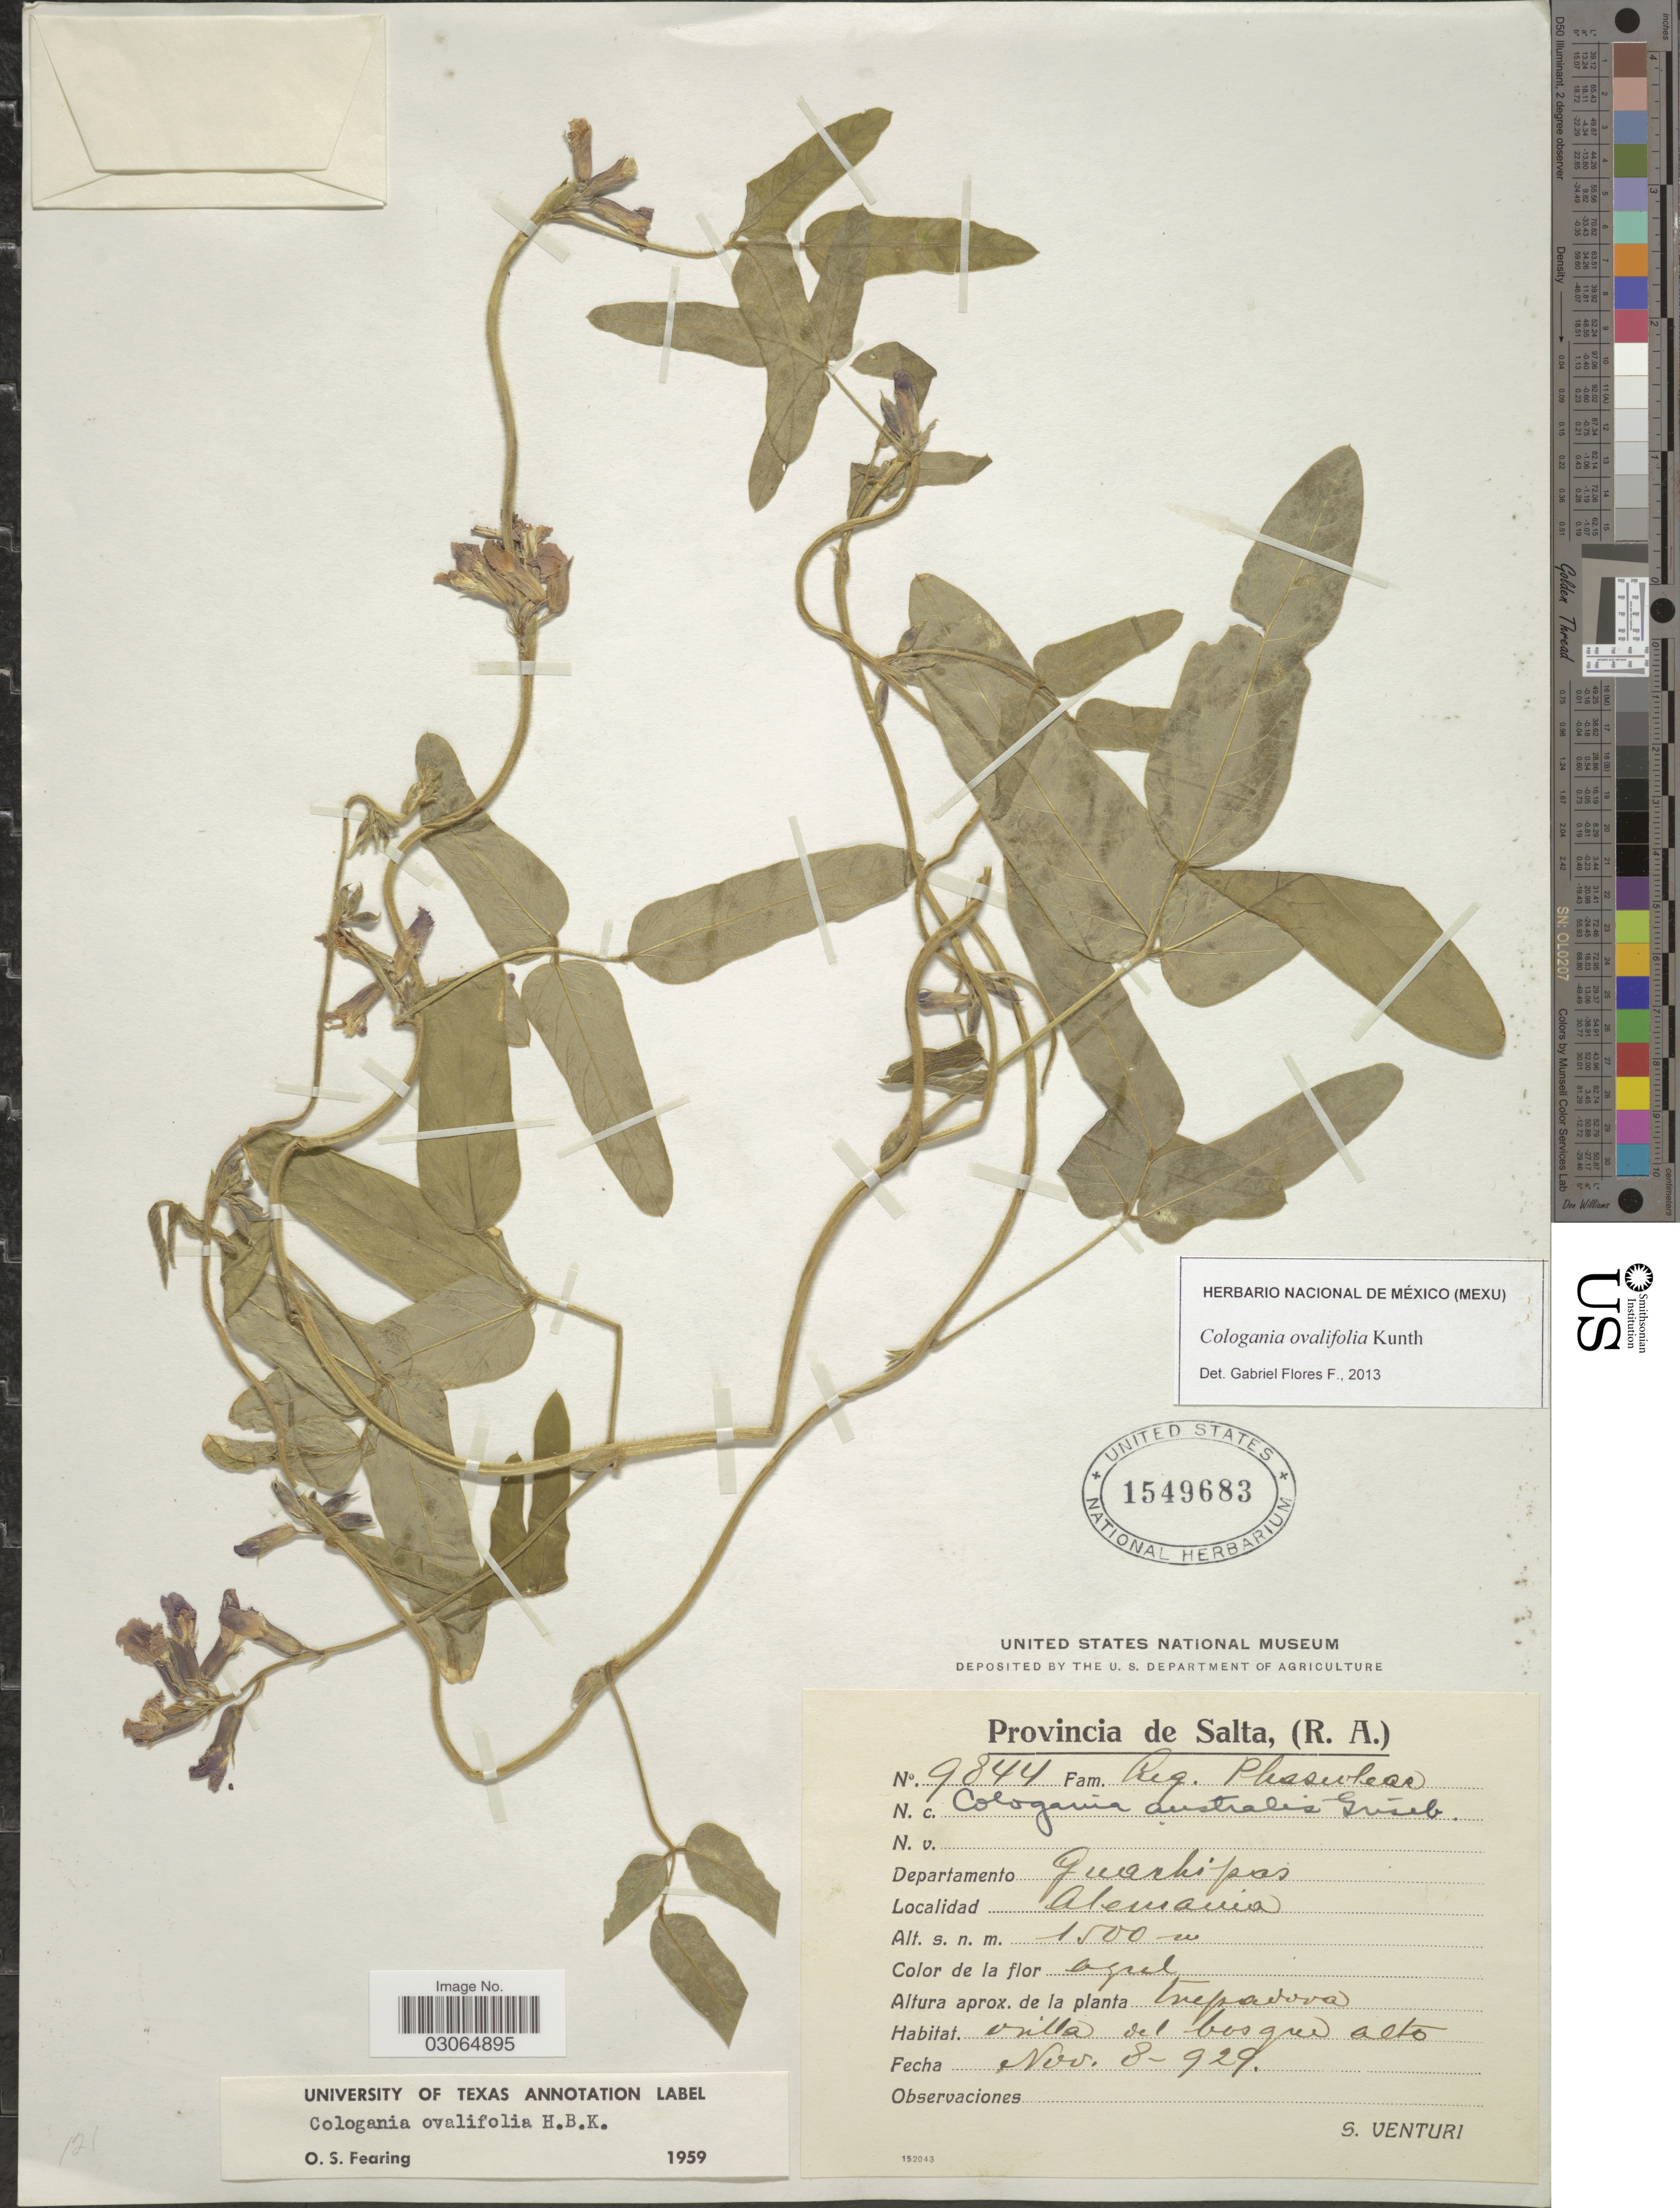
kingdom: Plantae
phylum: Tracheophyta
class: Magnoliopsida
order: Fabales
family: Fabaceae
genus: Cologania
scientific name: Cologania broussonetii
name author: (Balb.) DC.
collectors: S. Venturi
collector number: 9844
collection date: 1929-11-08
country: Argentina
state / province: Salta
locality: Departamento Guachipas. Alemania.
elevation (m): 1500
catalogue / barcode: US 1549683